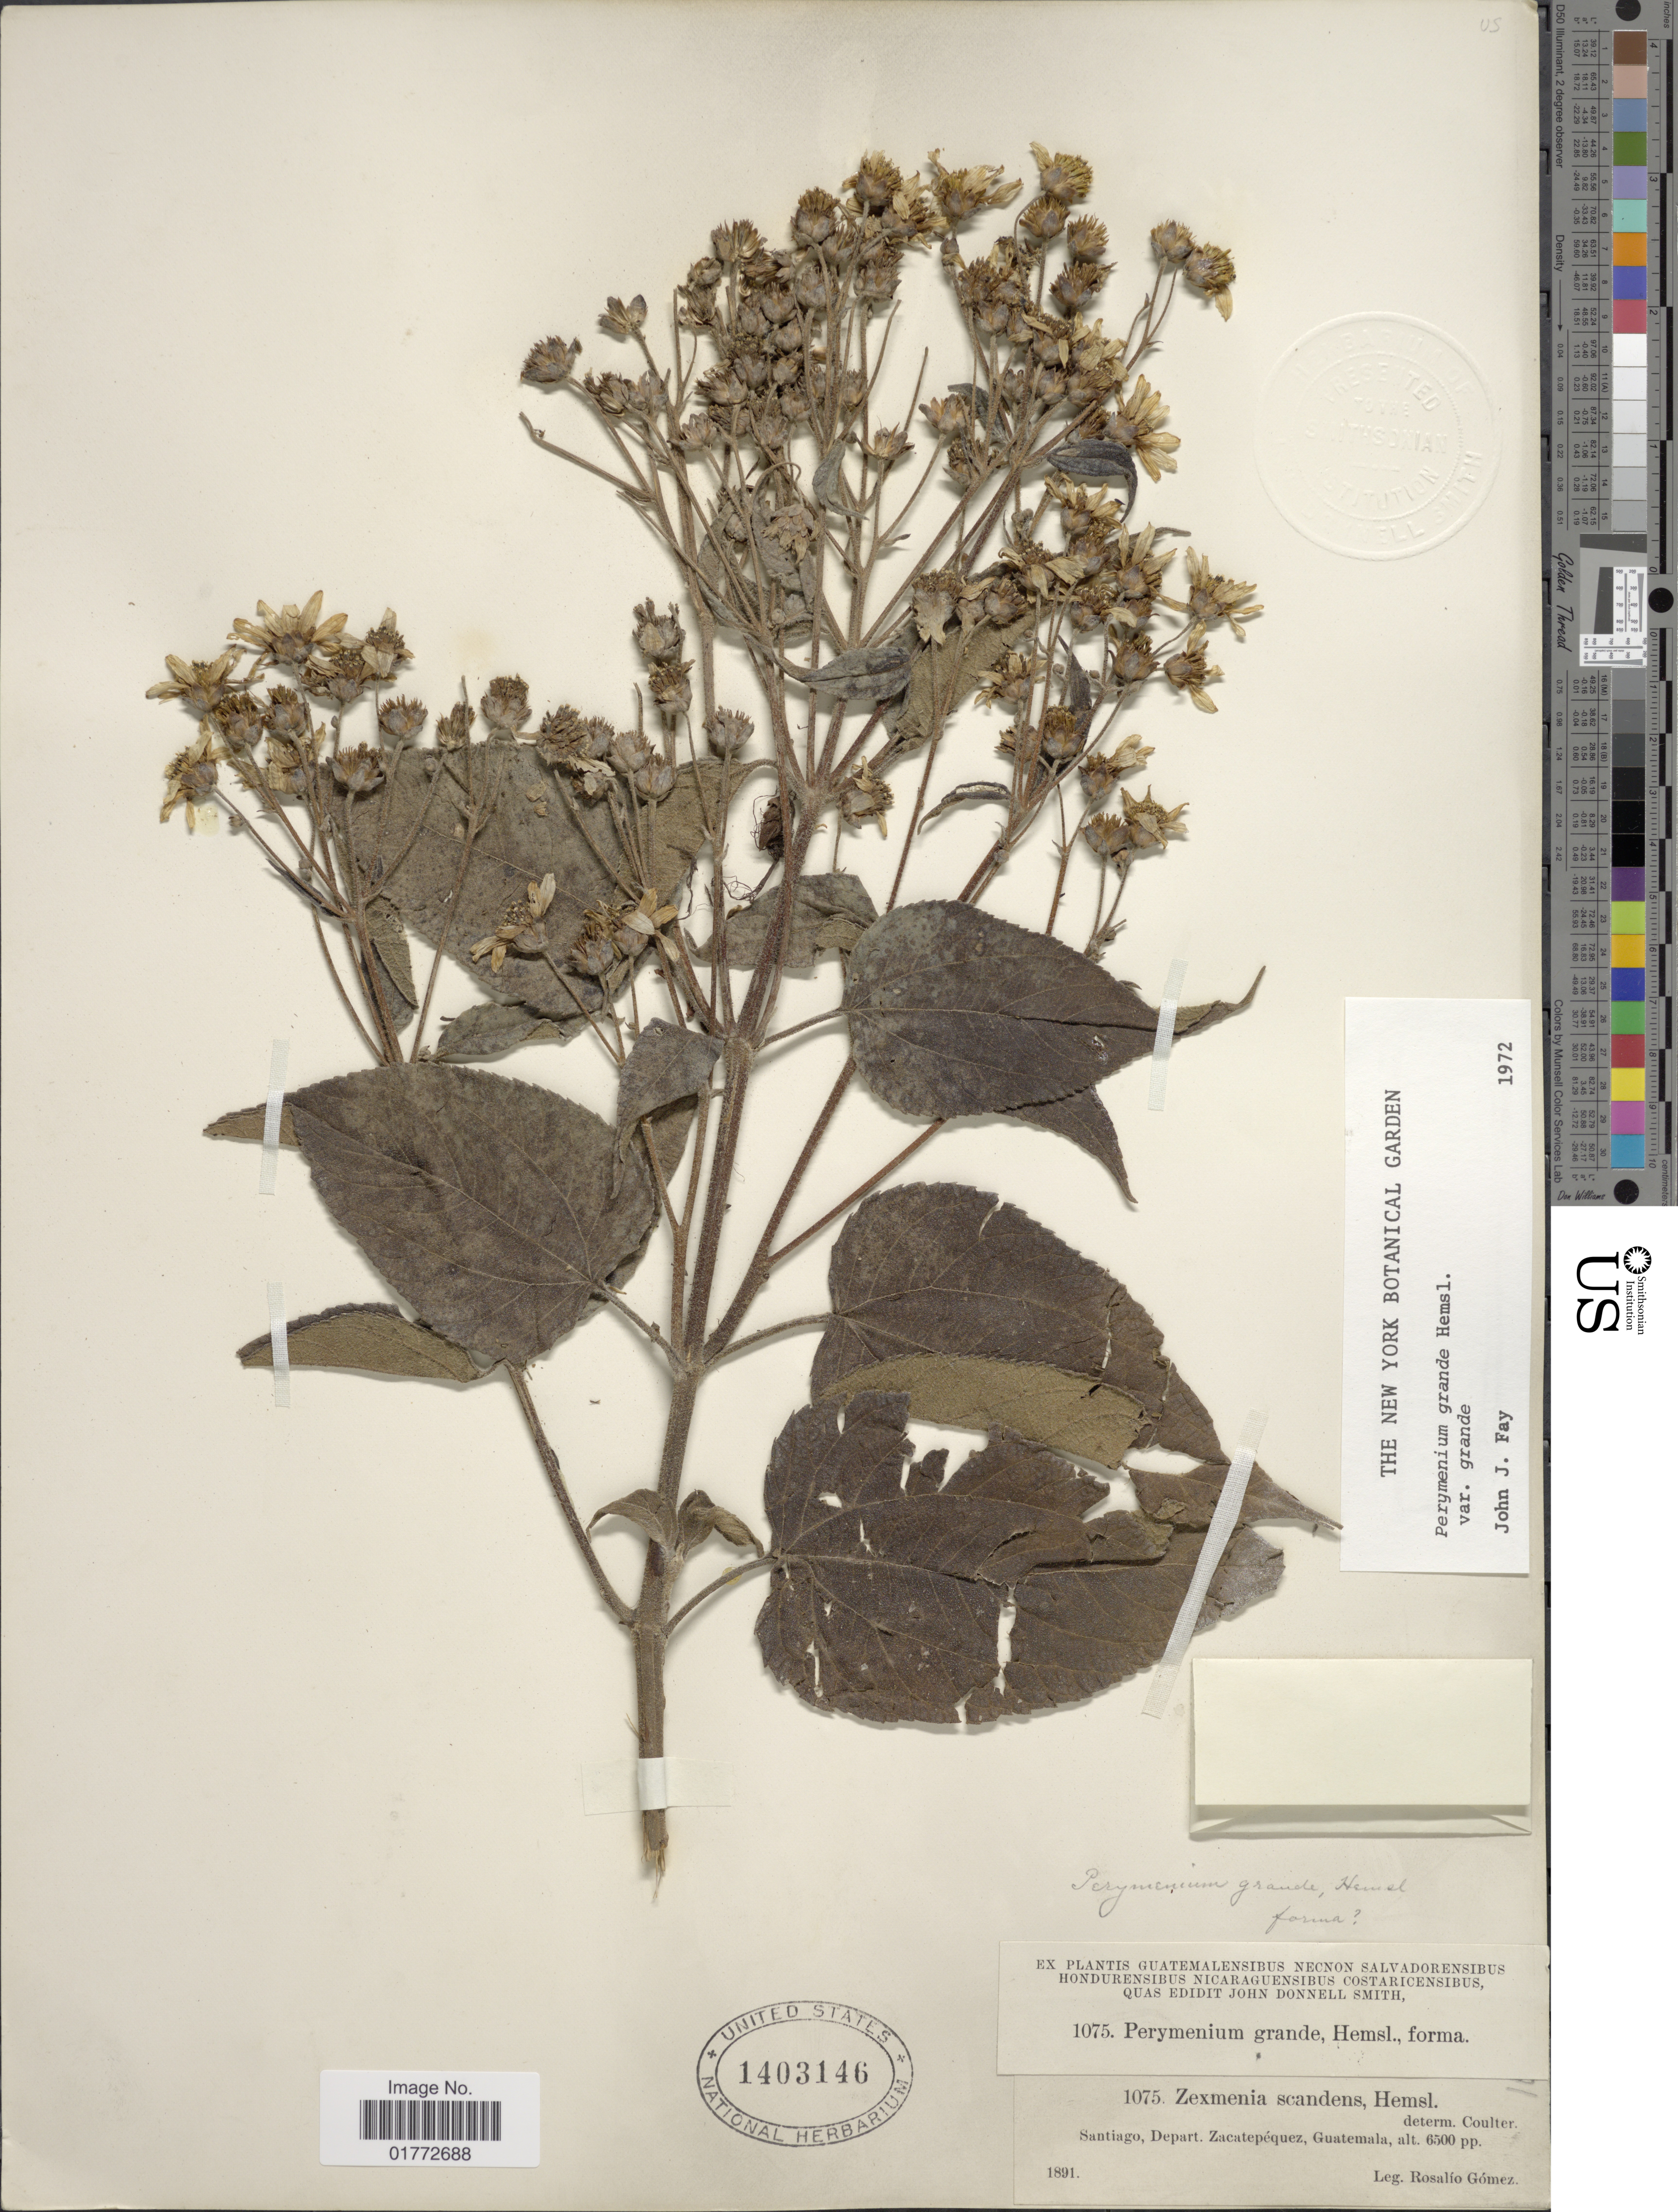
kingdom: Plantae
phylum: Tracheophyta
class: Magnoliopsida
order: Asterales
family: Asteraceae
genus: Perymenium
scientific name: Perymenium grande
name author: Hemsl.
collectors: R. Gómez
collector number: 1075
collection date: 1891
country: Guatemala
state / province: Sacatepéquez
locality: Santiago, Depart. Zacatepequez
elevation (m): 1981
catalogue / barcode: US 1403146